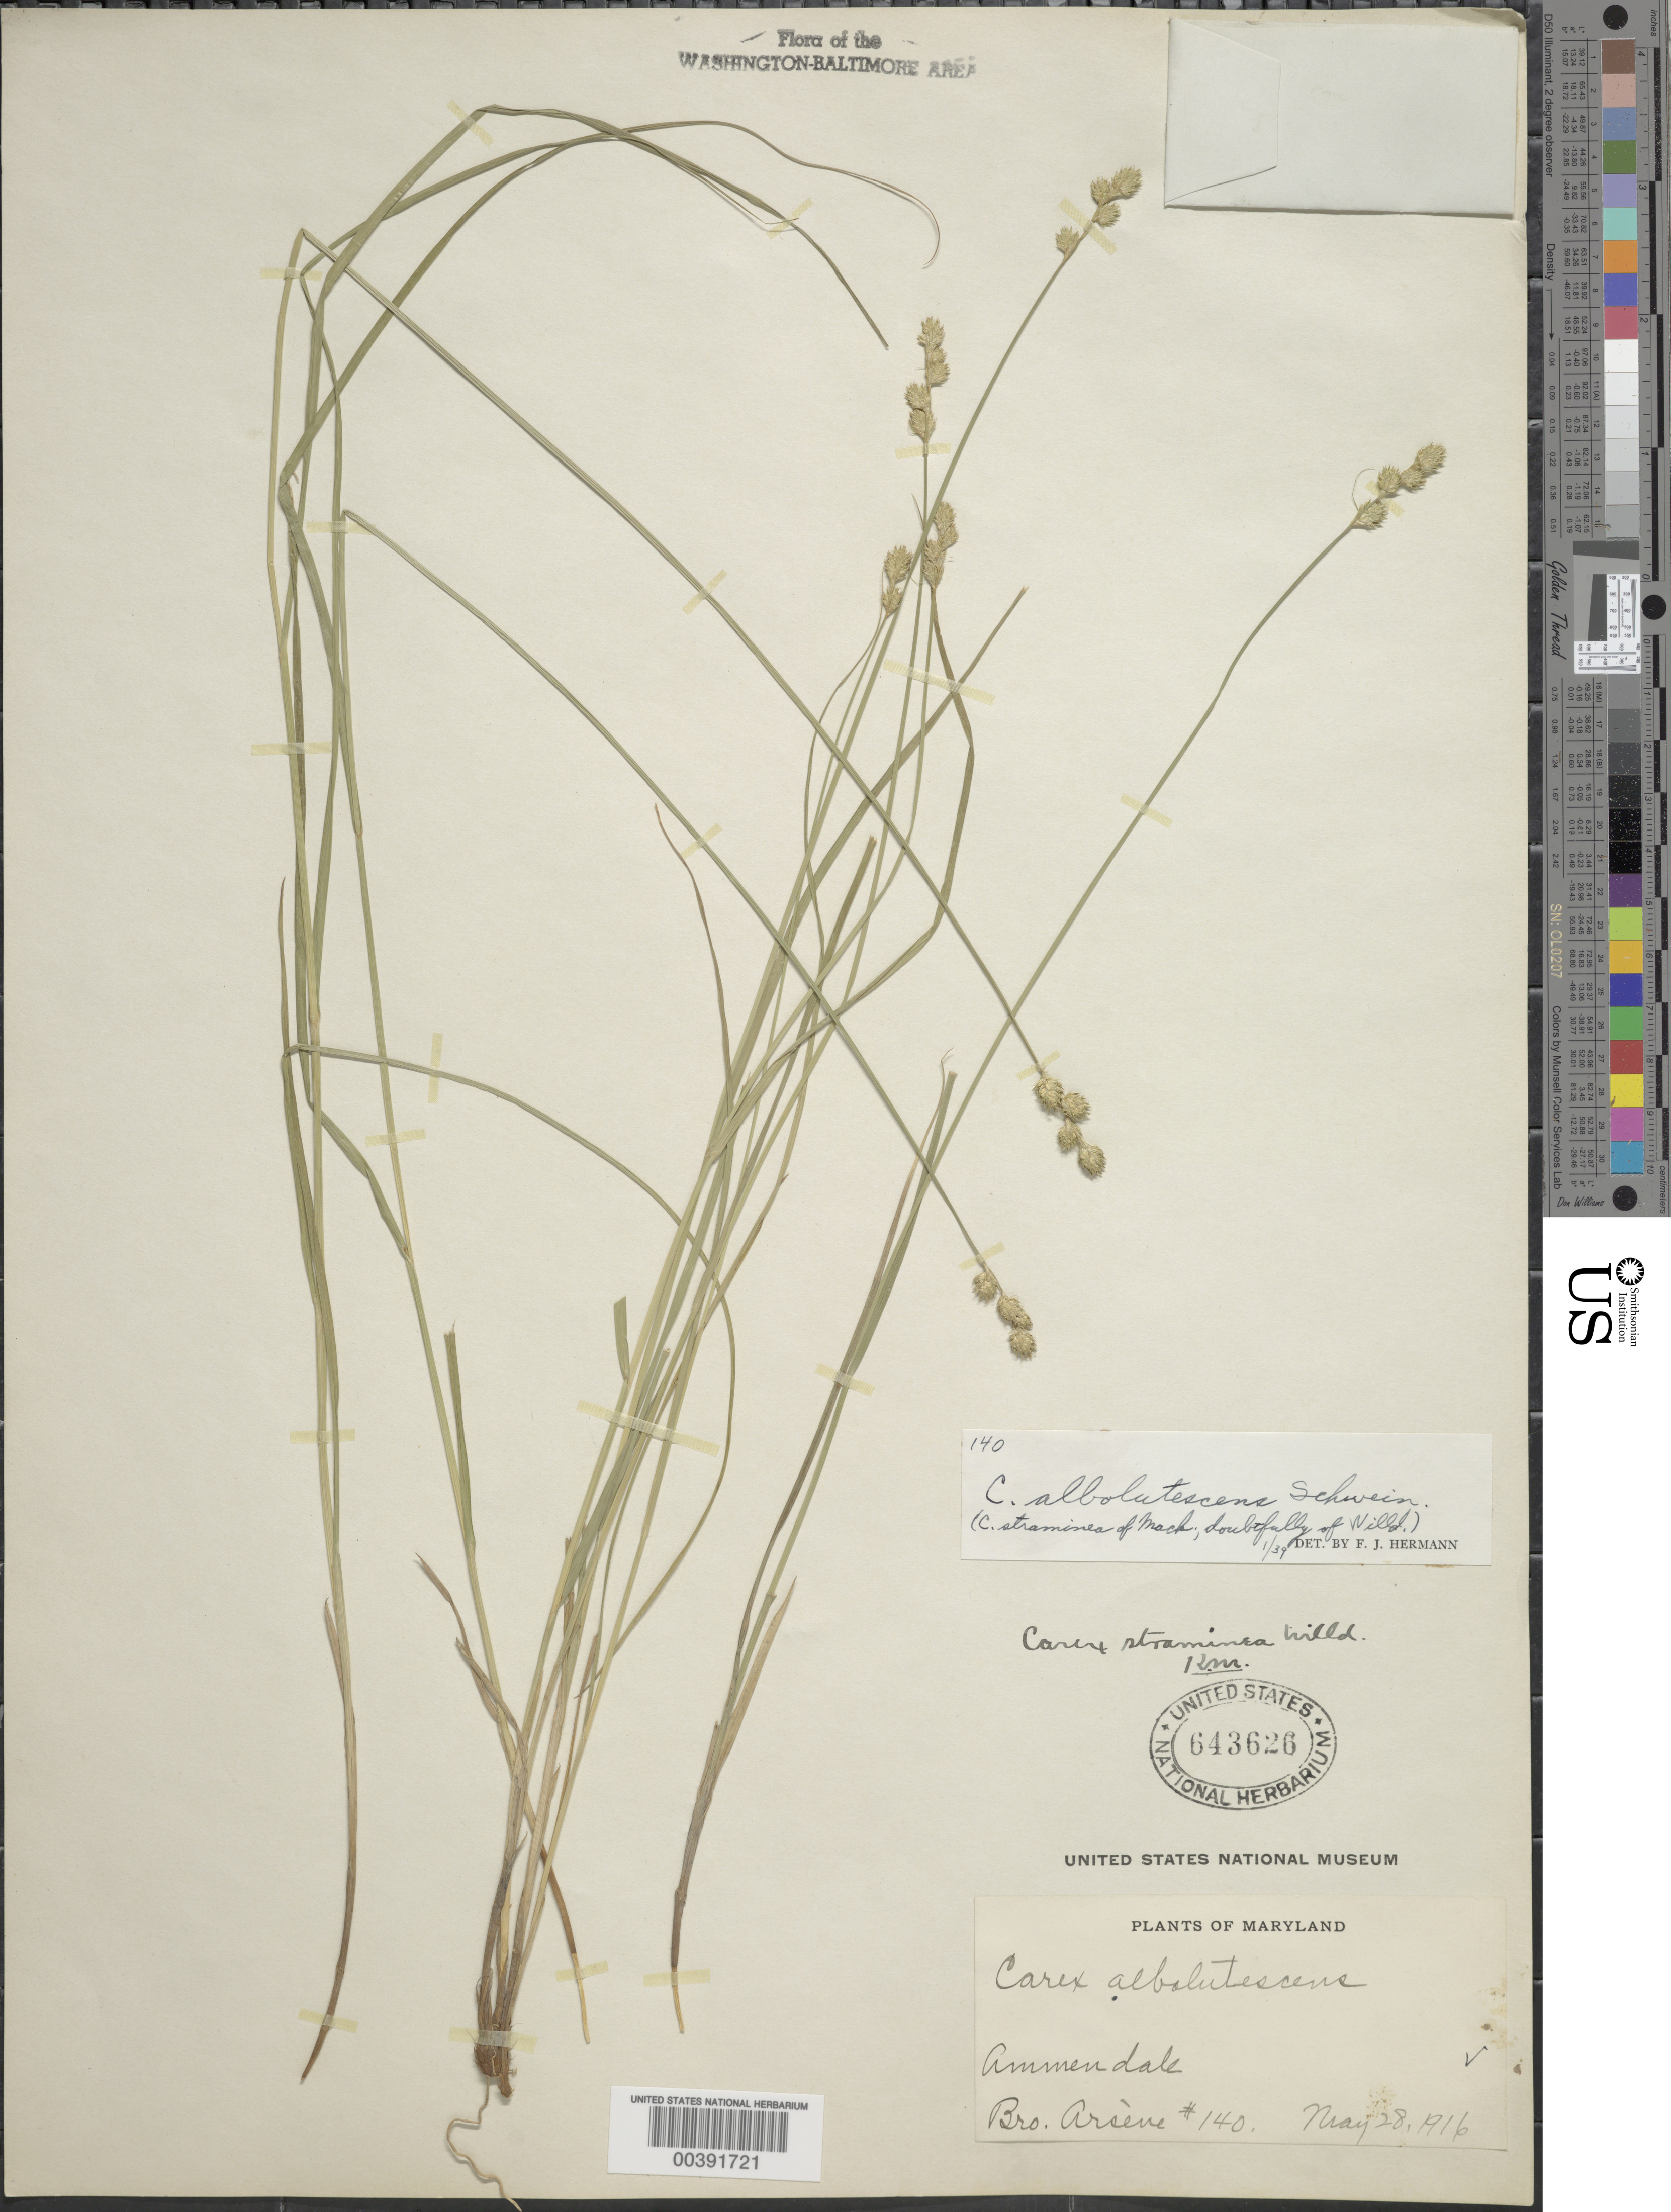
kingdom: Plantae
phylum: Tracheophyta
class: Liliopsida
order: Poales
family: Cyperaceae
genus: Carex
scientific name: Carex albolutescens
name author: Schwein.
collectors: Bro. G. Arsène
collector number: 140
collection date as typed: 28 May 1916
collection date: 1916-05-28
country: United States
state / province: Maryland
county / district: Prince George's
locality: Ammendale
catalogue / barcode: US 643626